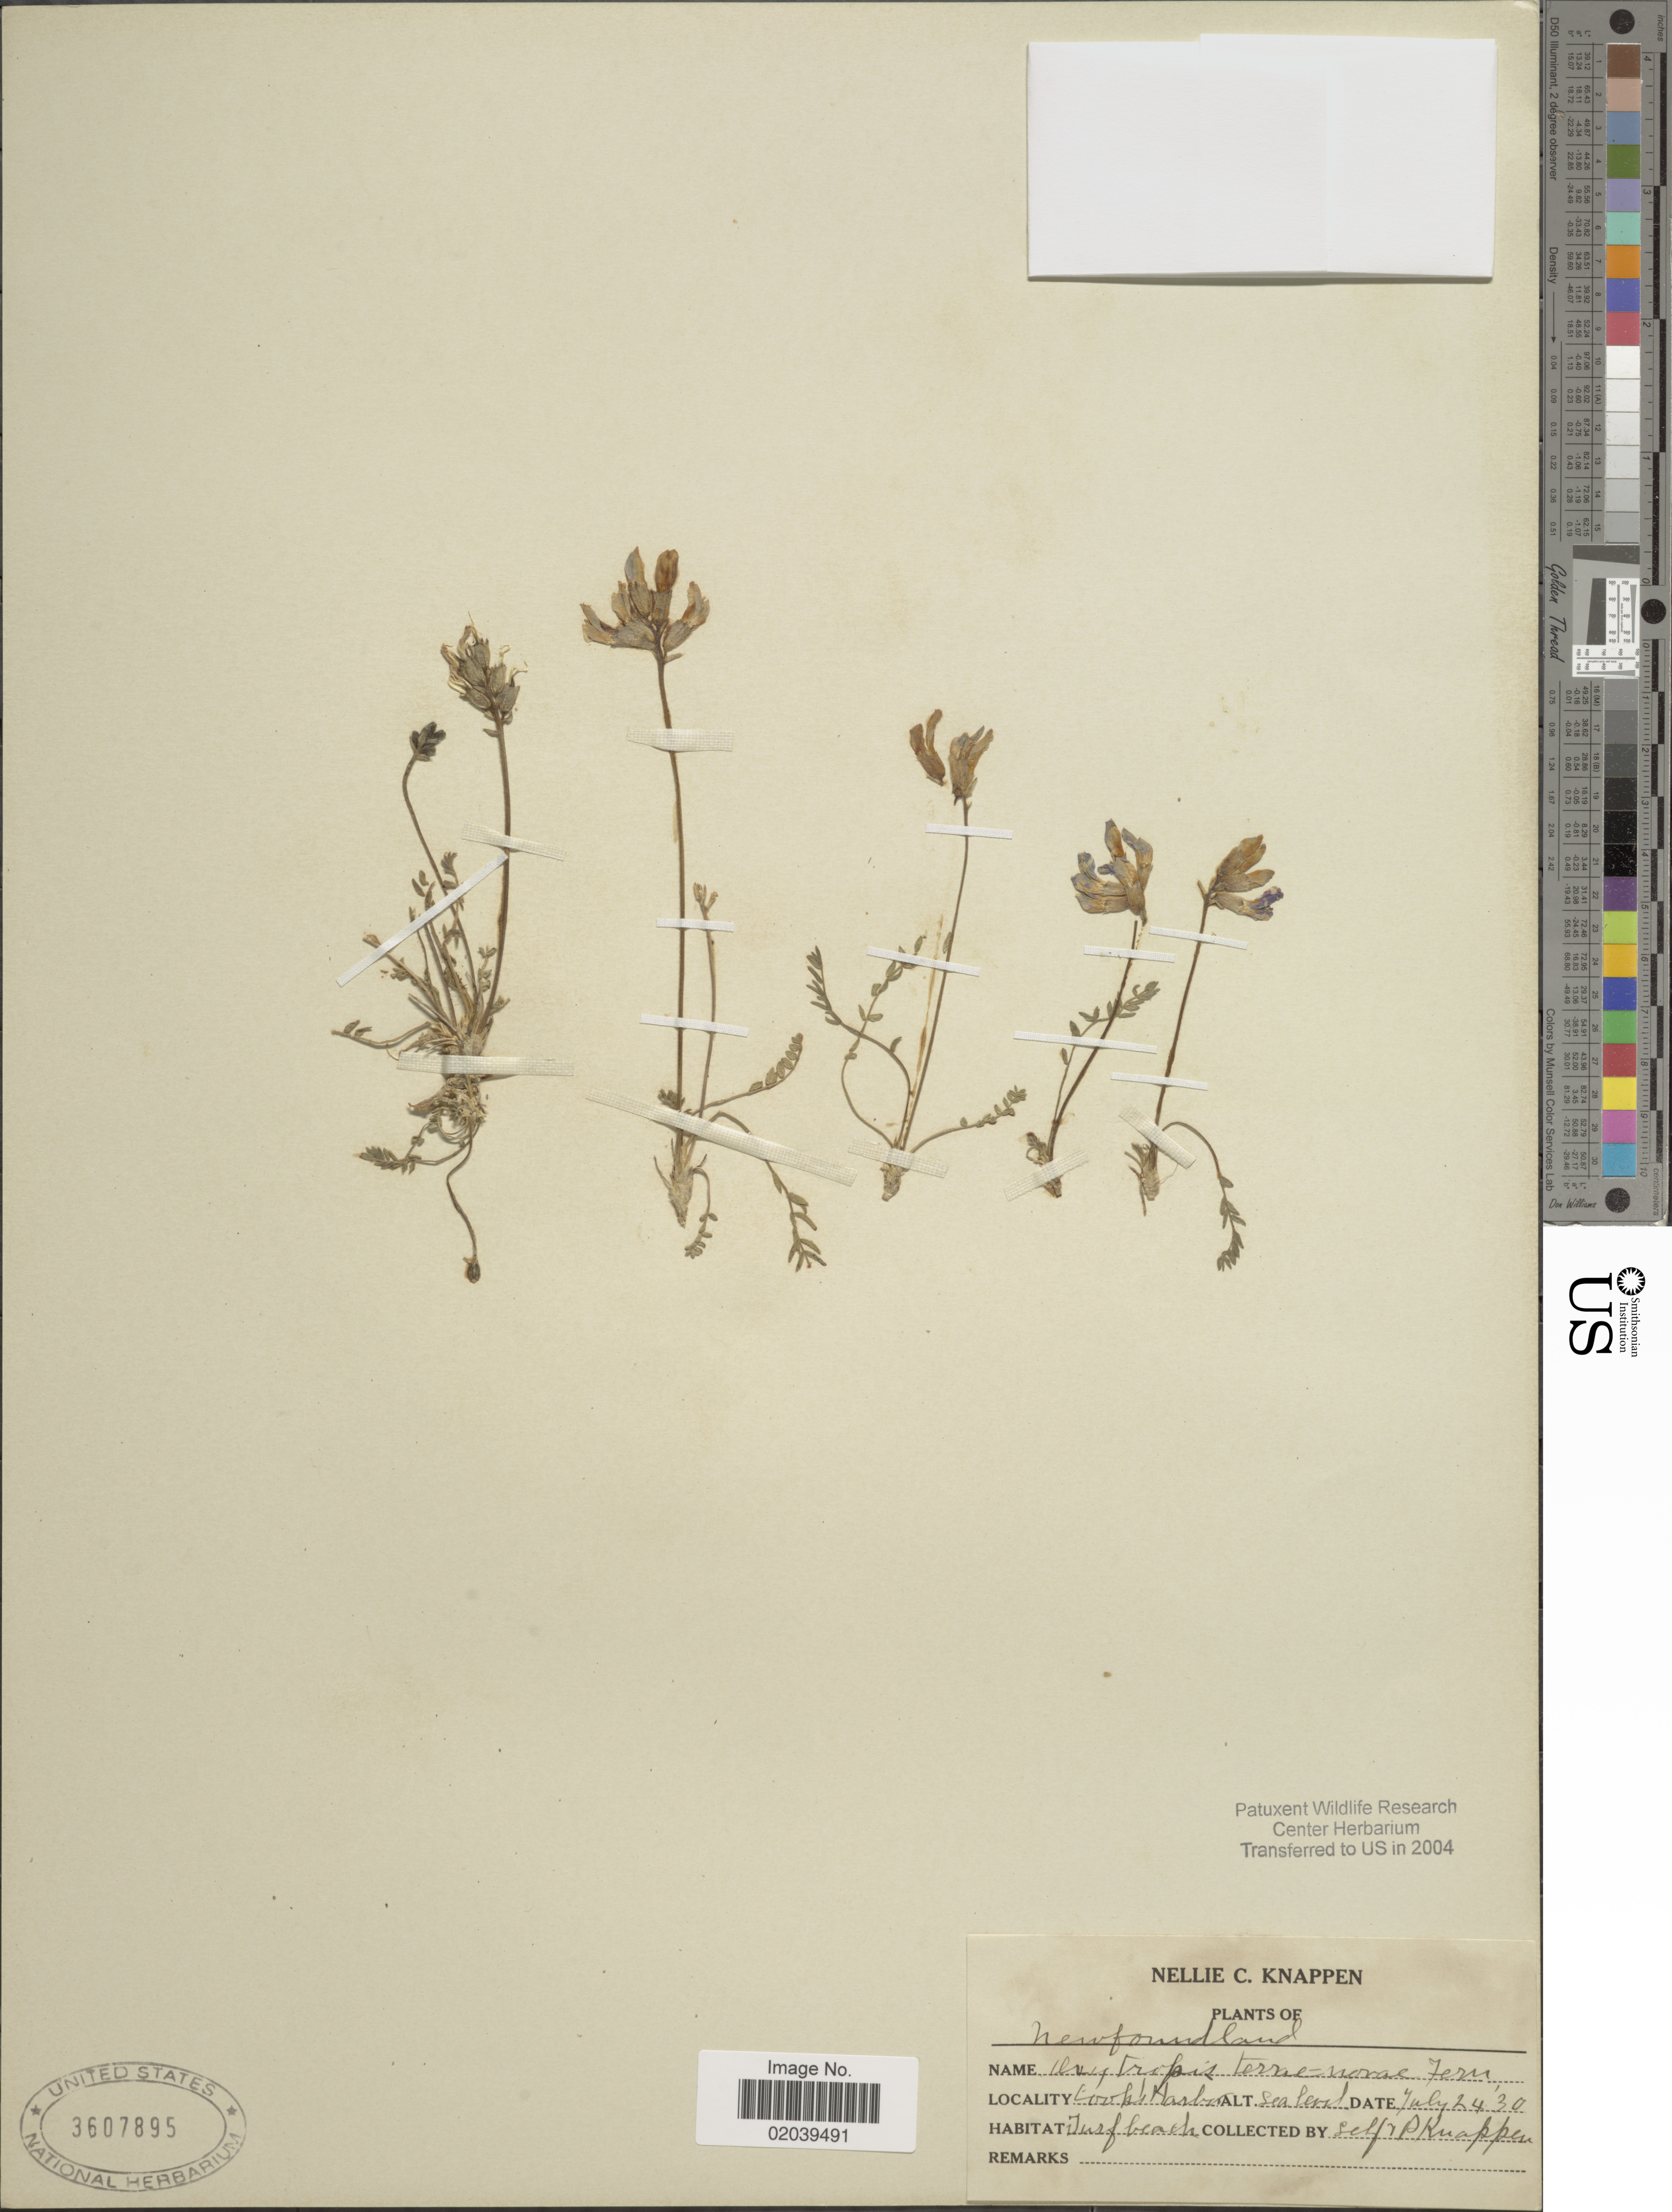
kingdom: Plantae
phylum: Tracheophyta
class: Magnoliopsida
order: Fabales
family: Fabaceae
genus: Oxytropis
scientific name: Oxytropis campestris var. terrae-novae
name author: (Fernald) Barneby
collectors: N. Knappen & P. Knappen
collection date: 1930-07-24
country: Canada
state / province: Newfoundland and Labrador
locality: Cook's Harbor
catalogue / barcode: US 3607895